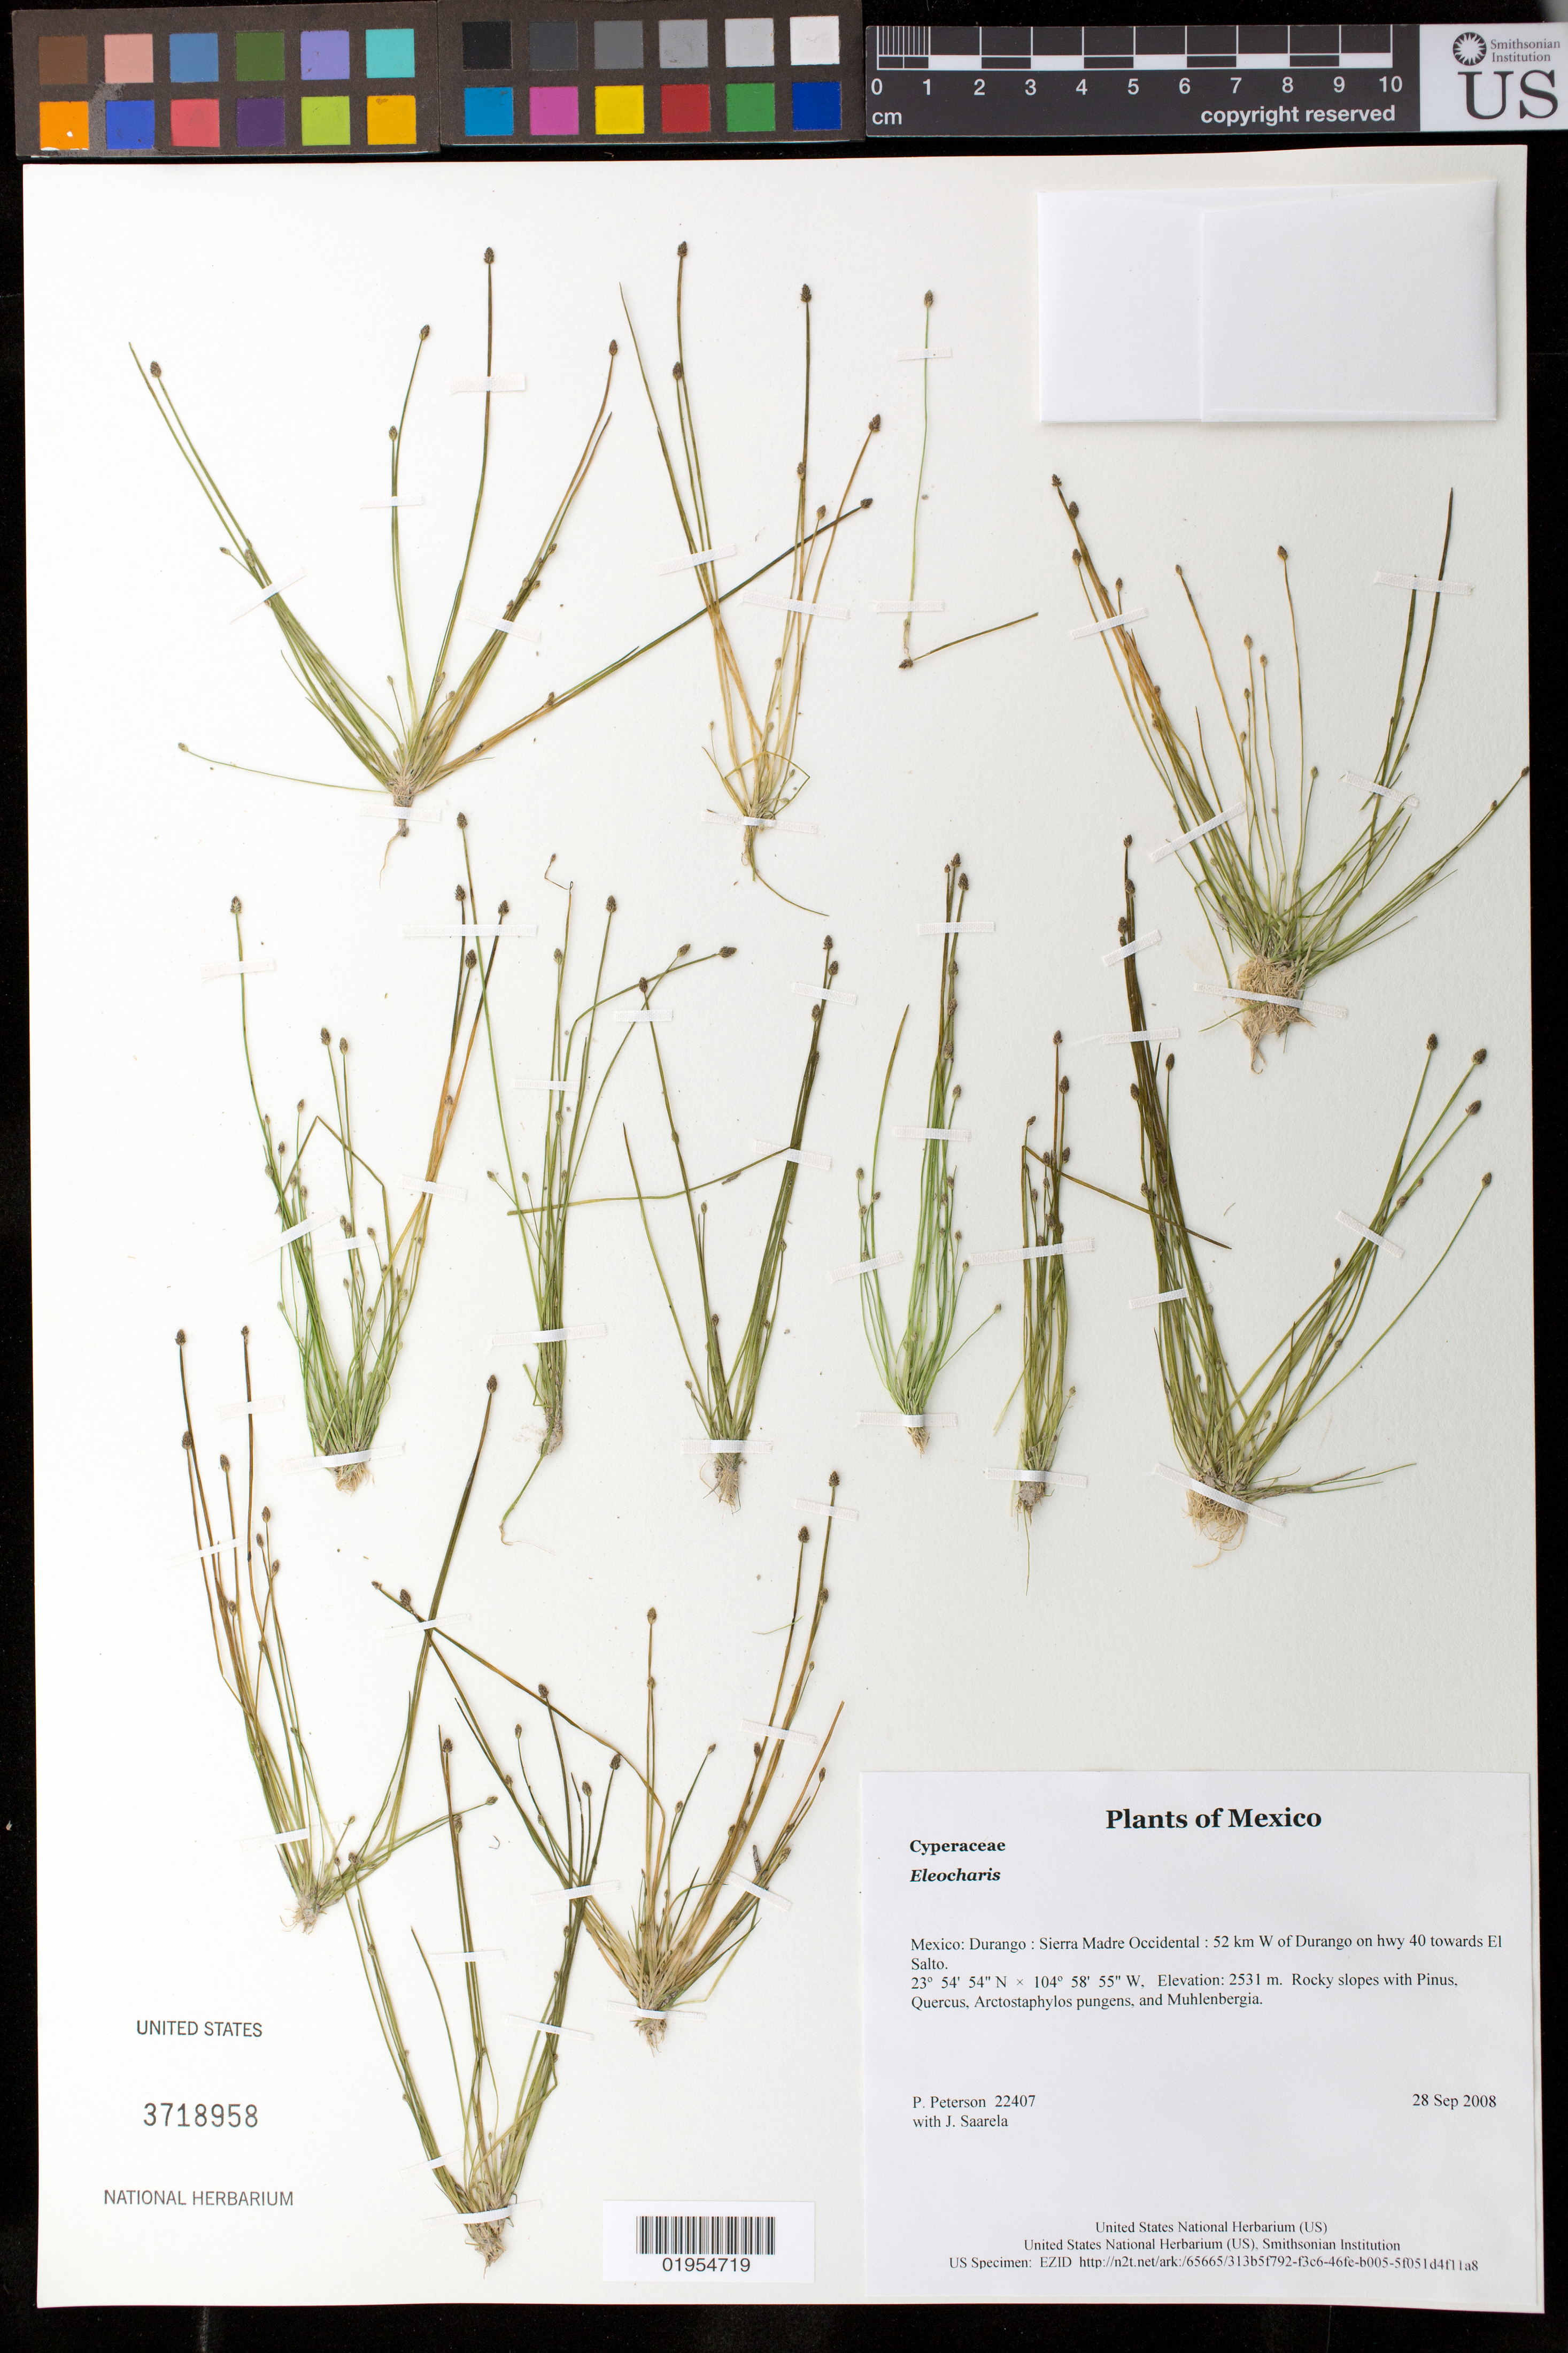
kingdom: Plantae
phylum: Tracheophyta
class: Liliopsida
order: Poales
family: Cyperaceae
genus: Eleocharis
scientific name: Eleocharis sp.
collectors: P. M. Peterson & J. Saarela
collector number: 22407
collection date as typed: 28 Sep 2008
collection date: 2008-09-28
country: Mexico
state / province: Durango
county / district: Sierra Madre Occidental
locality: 52 km W of Durango on hwy 40 towards El Salto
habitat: Rocky slopes with Pinus, Quercus, Arctostaphylos pungens, and Muhlenbergia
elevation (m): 2531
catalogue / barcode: US 3718958